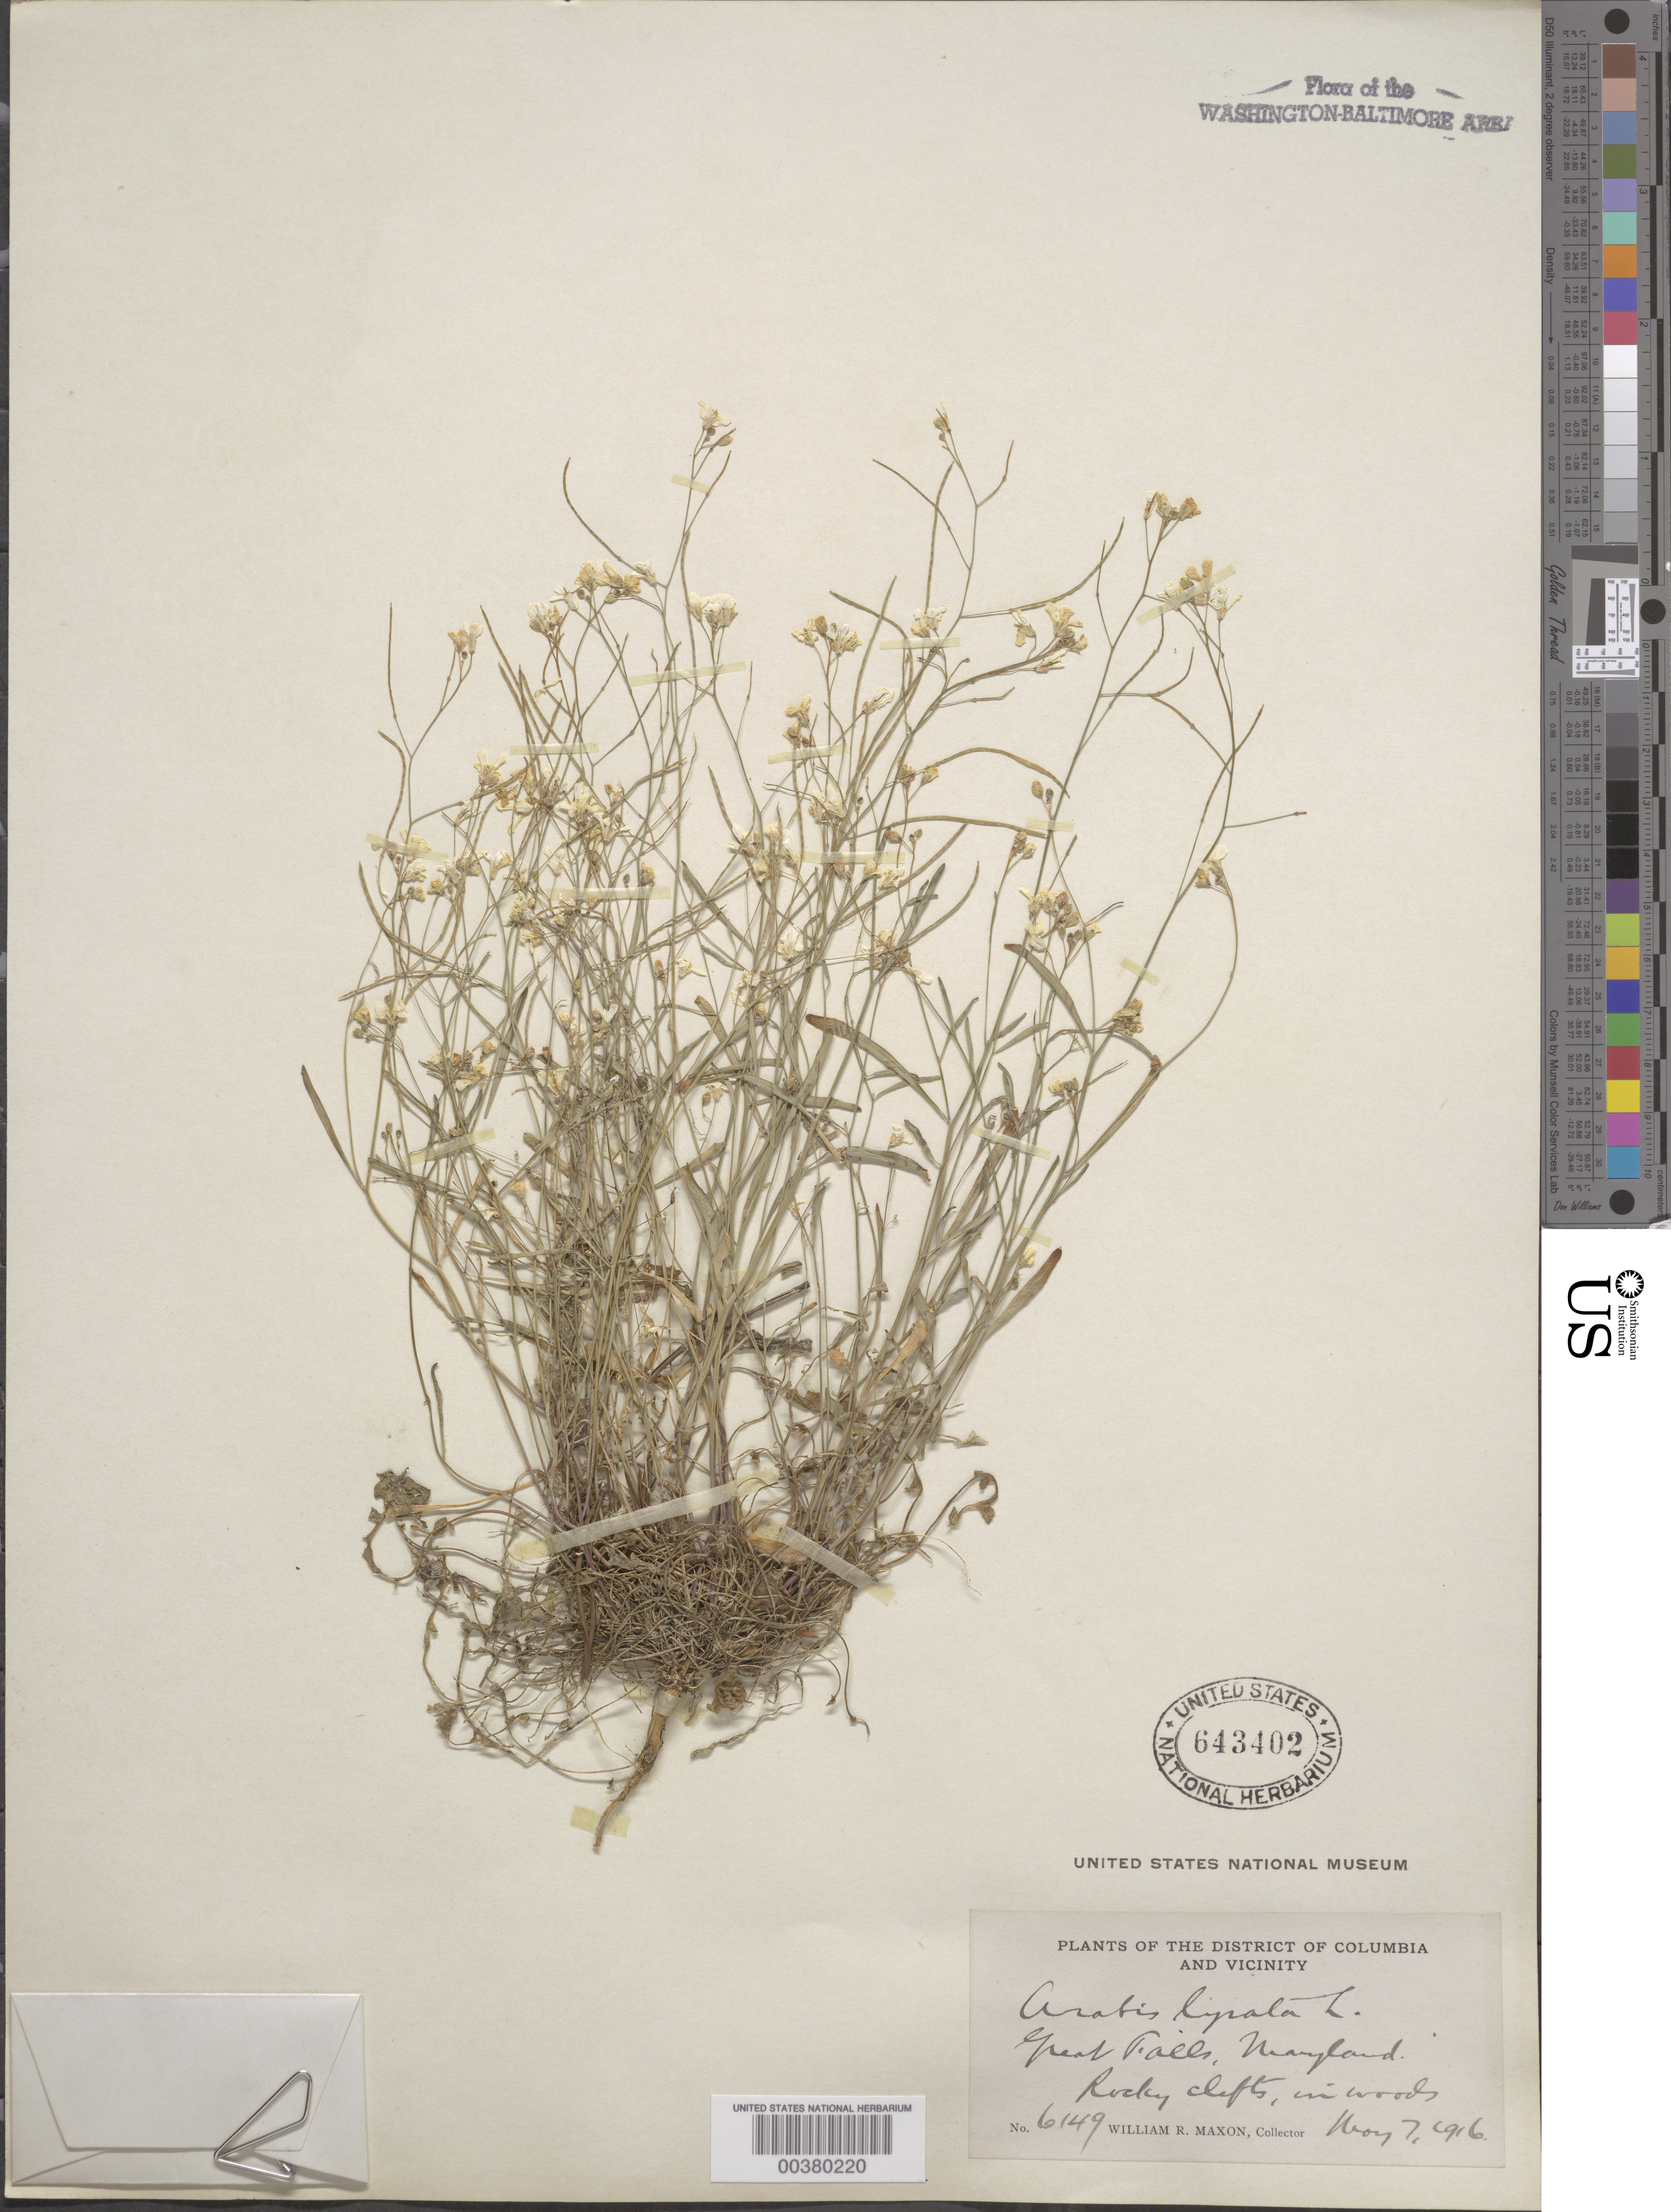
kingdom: Plantae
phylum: Tracheophyta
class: Magnoliopsida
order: Brassicales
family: Brassicaceae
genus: Arabidopsis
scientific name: Arabidopsis lyrata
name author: (L.) O'Kane & Al-Shehbaz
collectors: W. R. Maxon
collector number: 6149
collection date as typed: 07 May 1916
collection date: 1916-05-07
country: United States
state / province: Maryland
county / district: Montgomery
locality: Great Falls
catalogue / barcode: US 643402